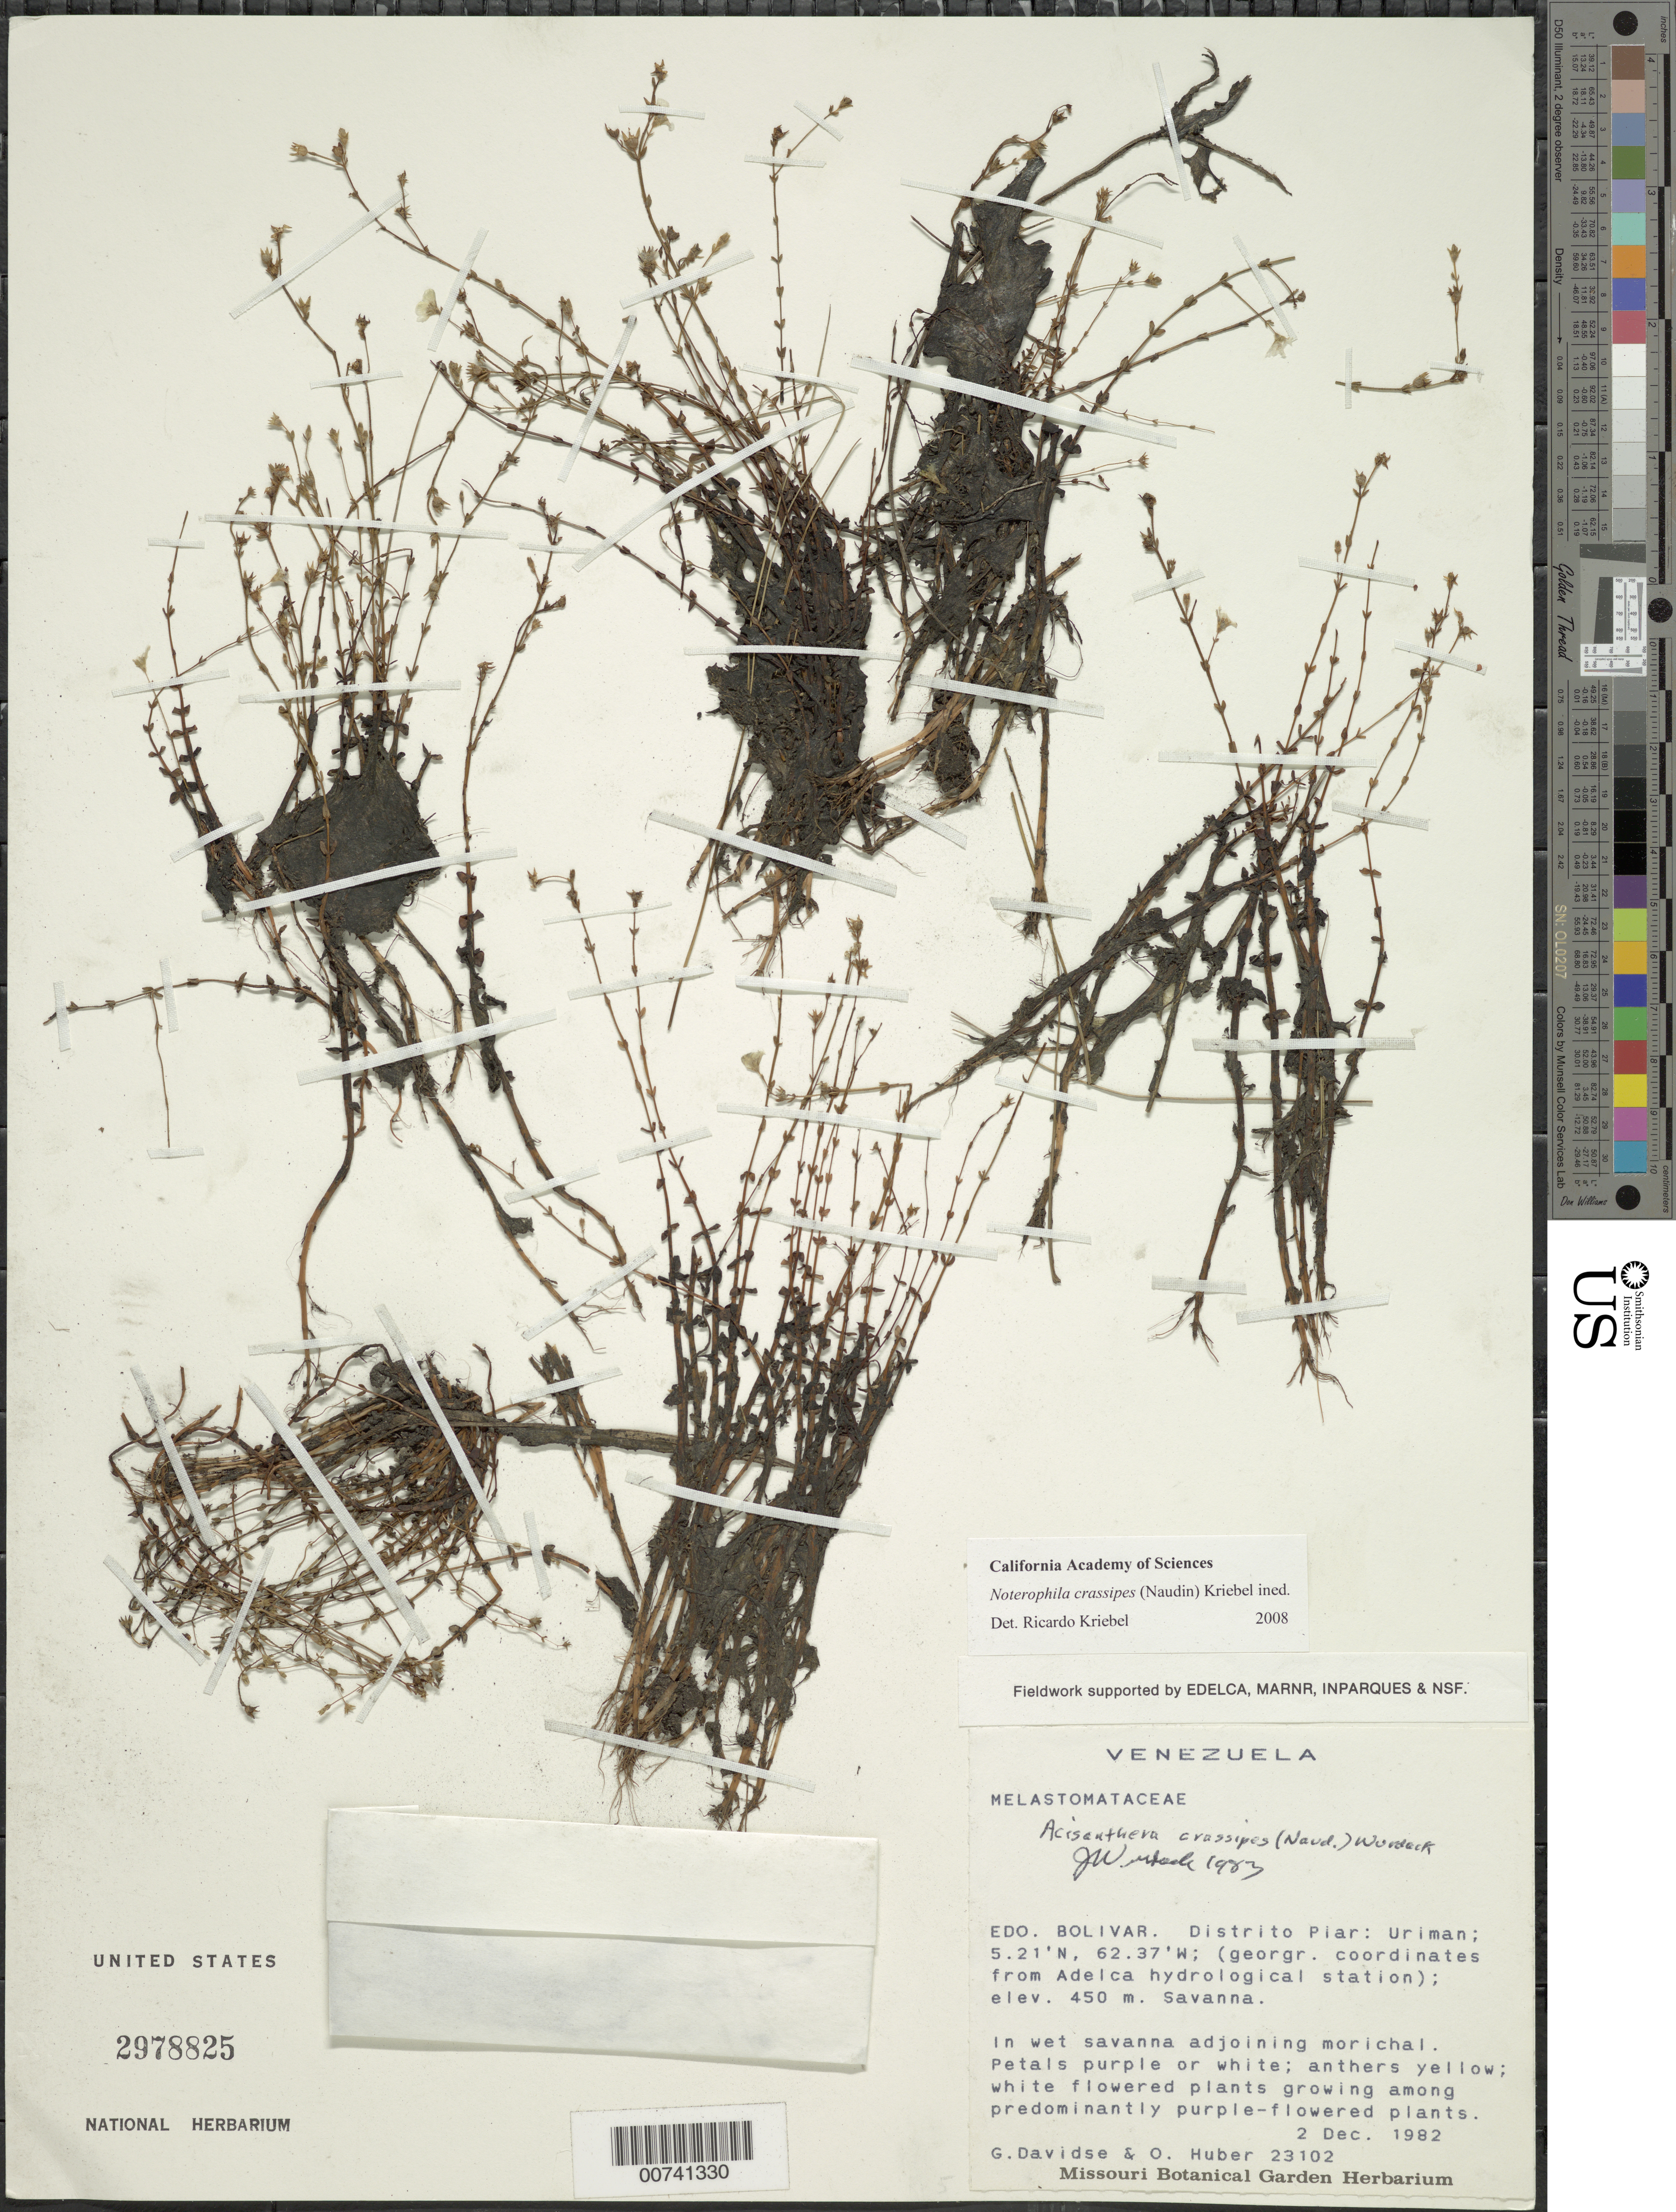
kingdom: Plantae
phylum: Tracheophyta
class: Magnoliopsida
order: Myrtales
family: Melastomataceae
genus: Noterophila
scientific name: Noterophila crassipes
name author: (Naudin) Kriebel & M.J. Rocha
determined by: Nunes da Silva, Diego, (RB), Jardim Botanico do Rio de Janeiro - Herbario (BRAZIL)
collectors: G. Davidse & O. Huber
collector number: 23102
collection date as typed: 2-Dec-82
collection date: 1982-12-02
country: Venezuela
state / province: Bolívar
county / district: Piar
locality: Uriman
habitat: Wet savanna adjoining morichal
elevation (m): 450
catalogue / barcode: US 2978825